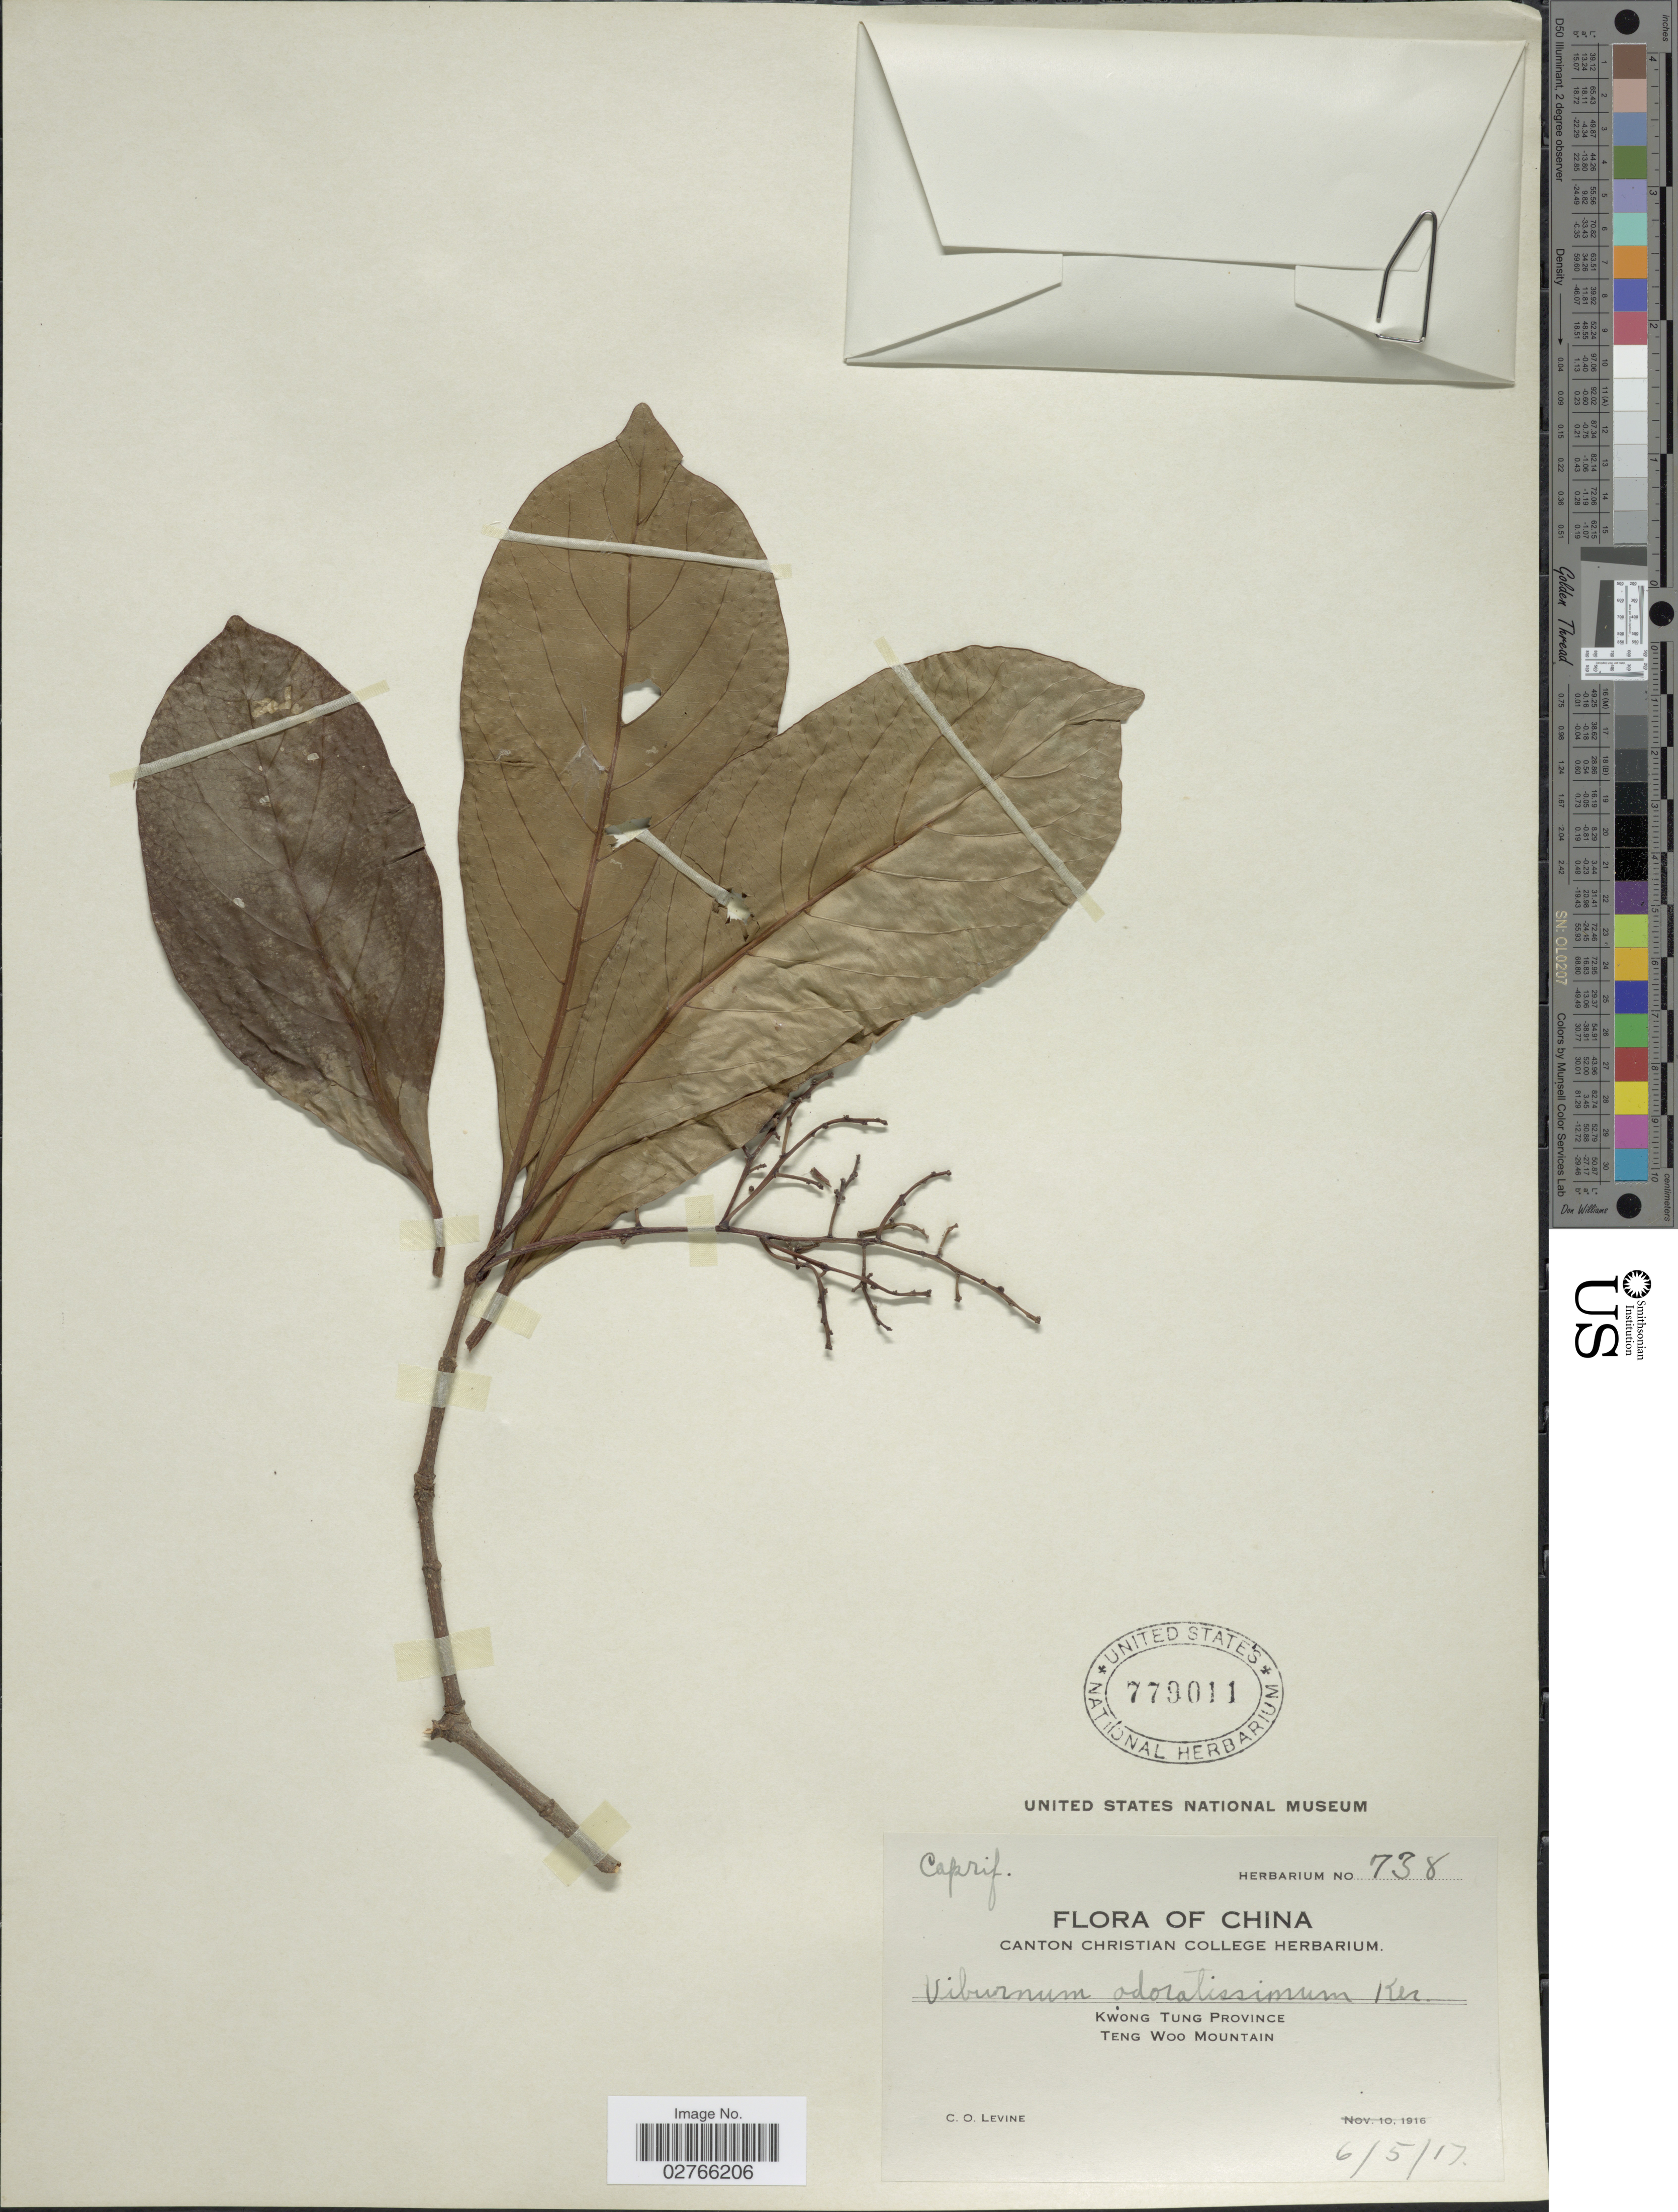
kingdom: Plantae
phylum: Tracheophyta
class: Magnoliopsida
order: Dipsacales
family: Viburnaceae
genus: Viburnum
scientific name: Viburnum odoratissimum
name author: Ker Gawl.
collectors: C. O. Levine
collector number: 738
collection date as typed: Transcribed d/m/y: 6/5/17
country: China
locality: Kwong Tung Province, Teng Woo Mountain.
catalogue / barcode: US 779011